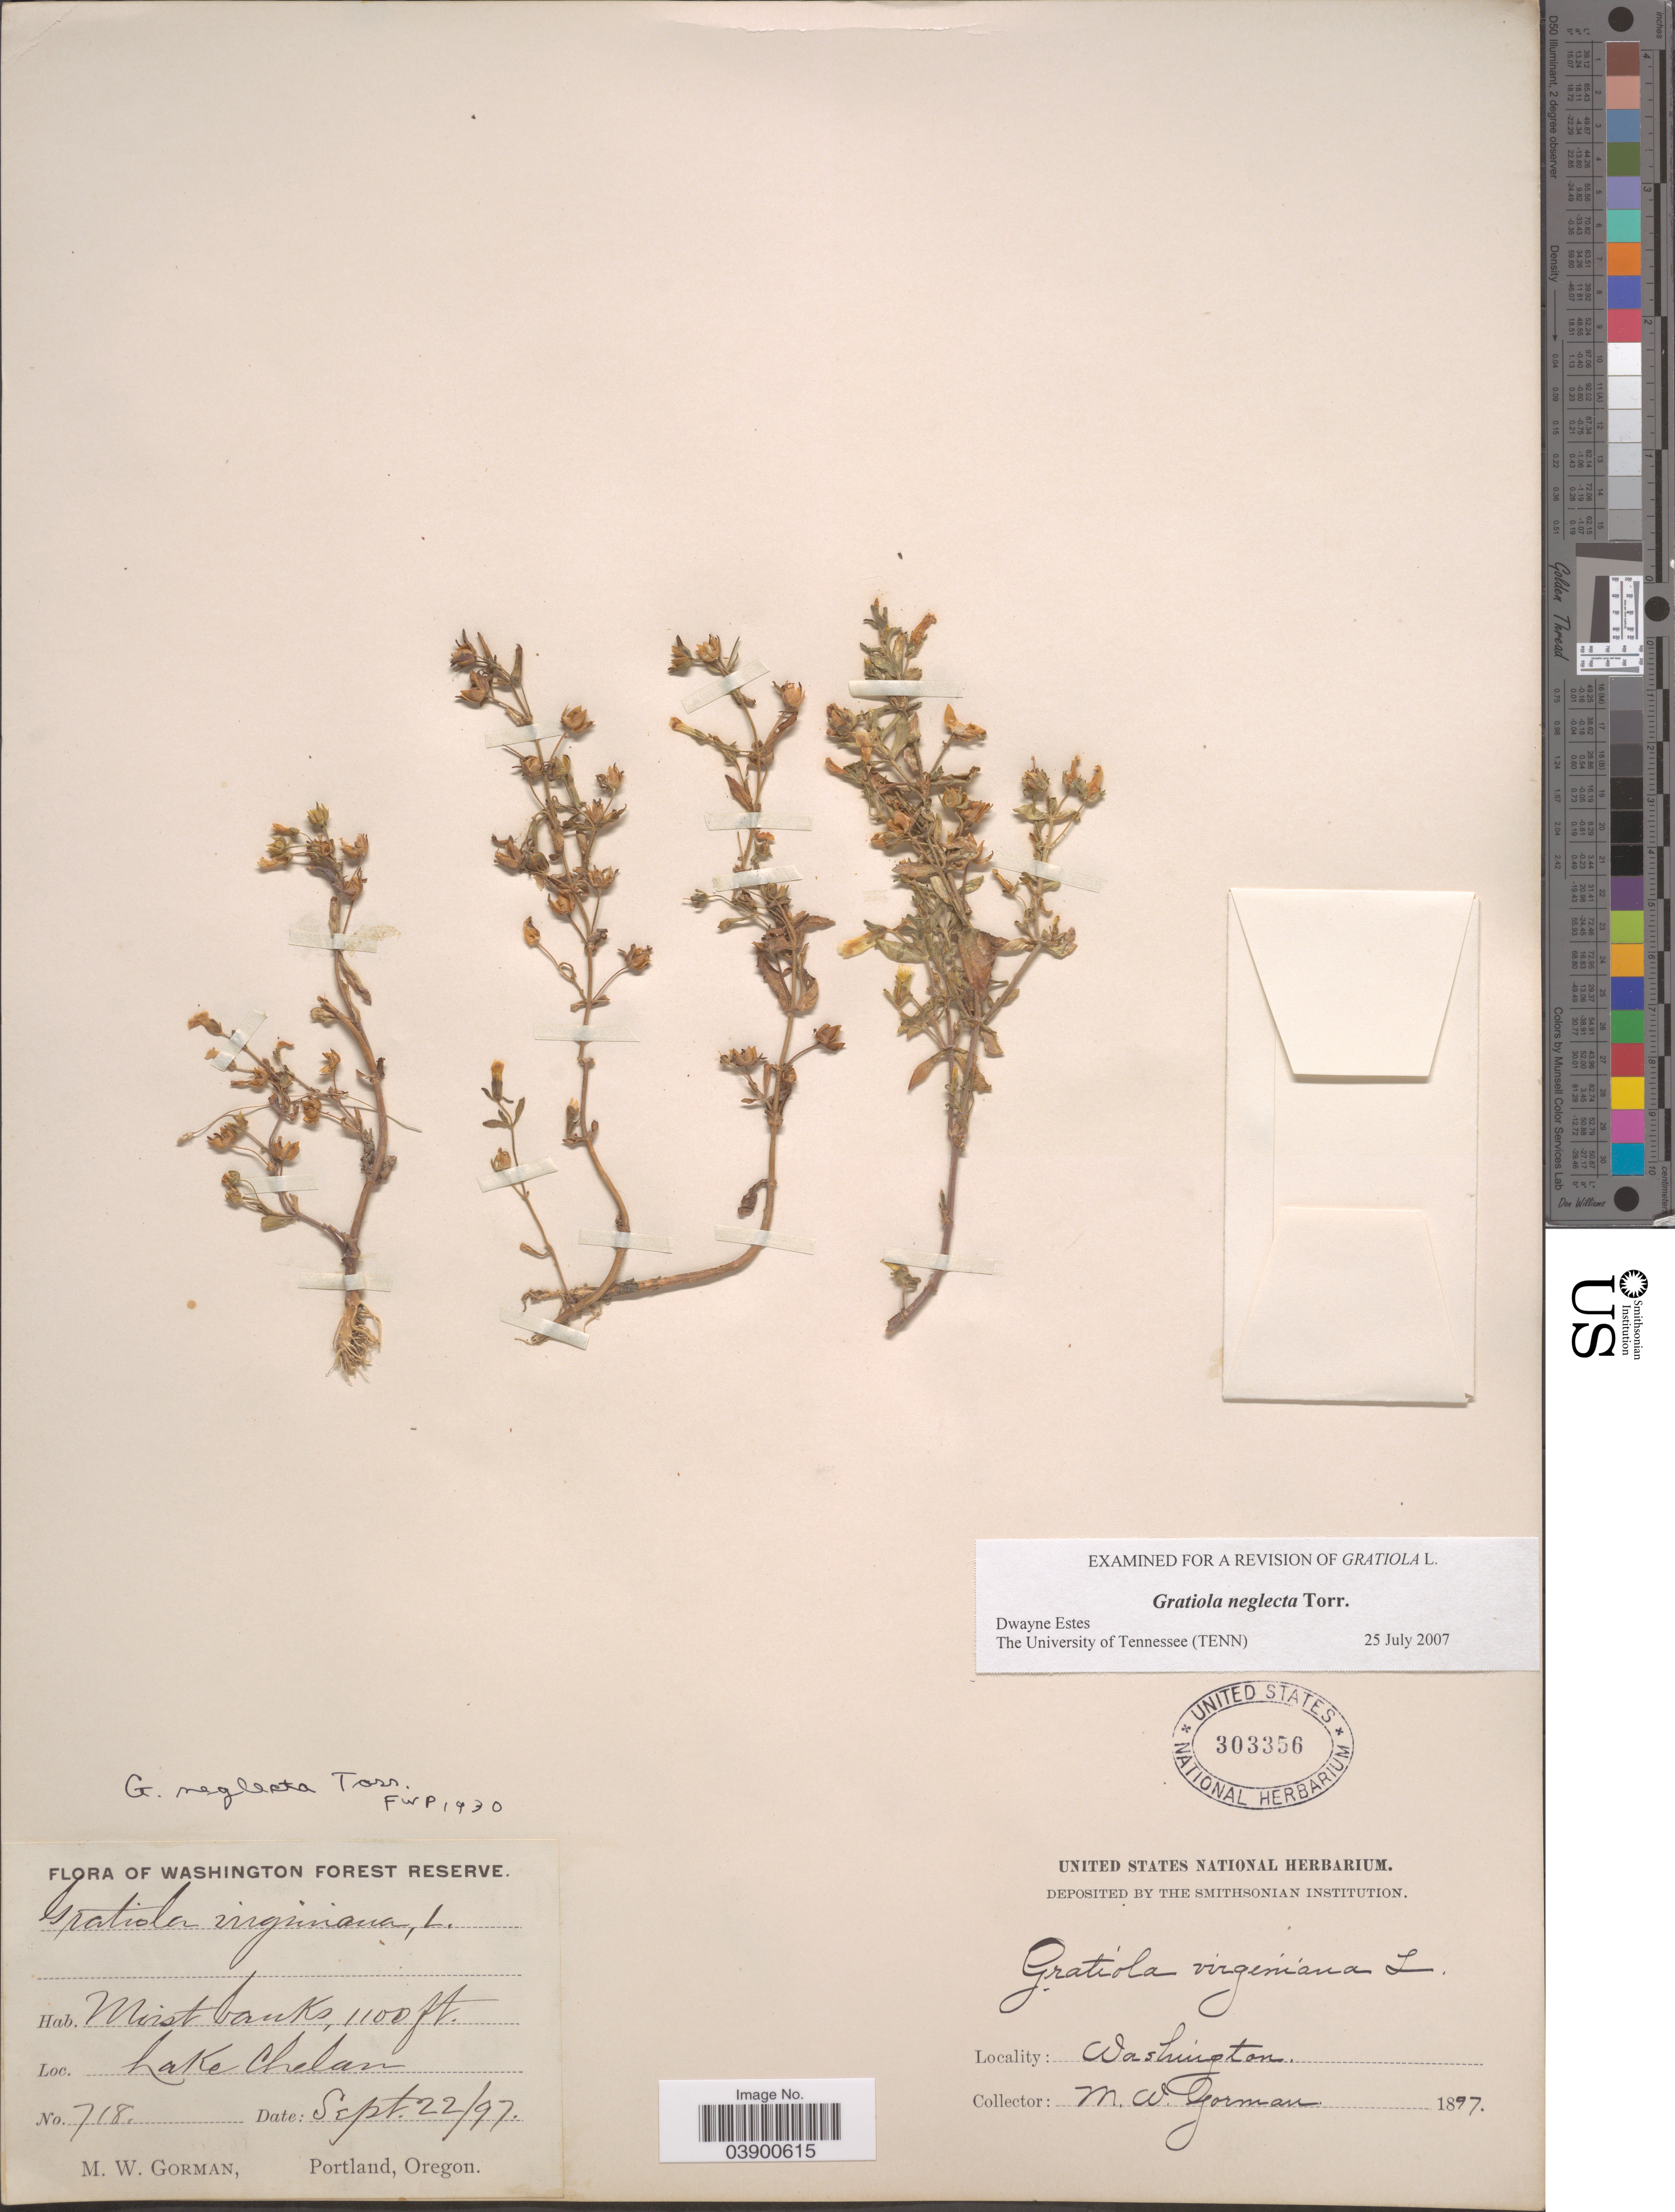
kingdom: Plantae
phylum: Tracheophyta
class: Magnoliopsida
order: Lamiales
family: Plantaginaceae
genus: Gratiola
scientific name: Gratiola neglecta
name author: Torr.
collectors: M. W. Gorman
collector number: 718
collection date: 1897-09-22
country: United States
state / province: Washington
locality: Washington Forest Reserve. Lake Chelan.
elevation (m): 335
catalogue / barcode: US 303356